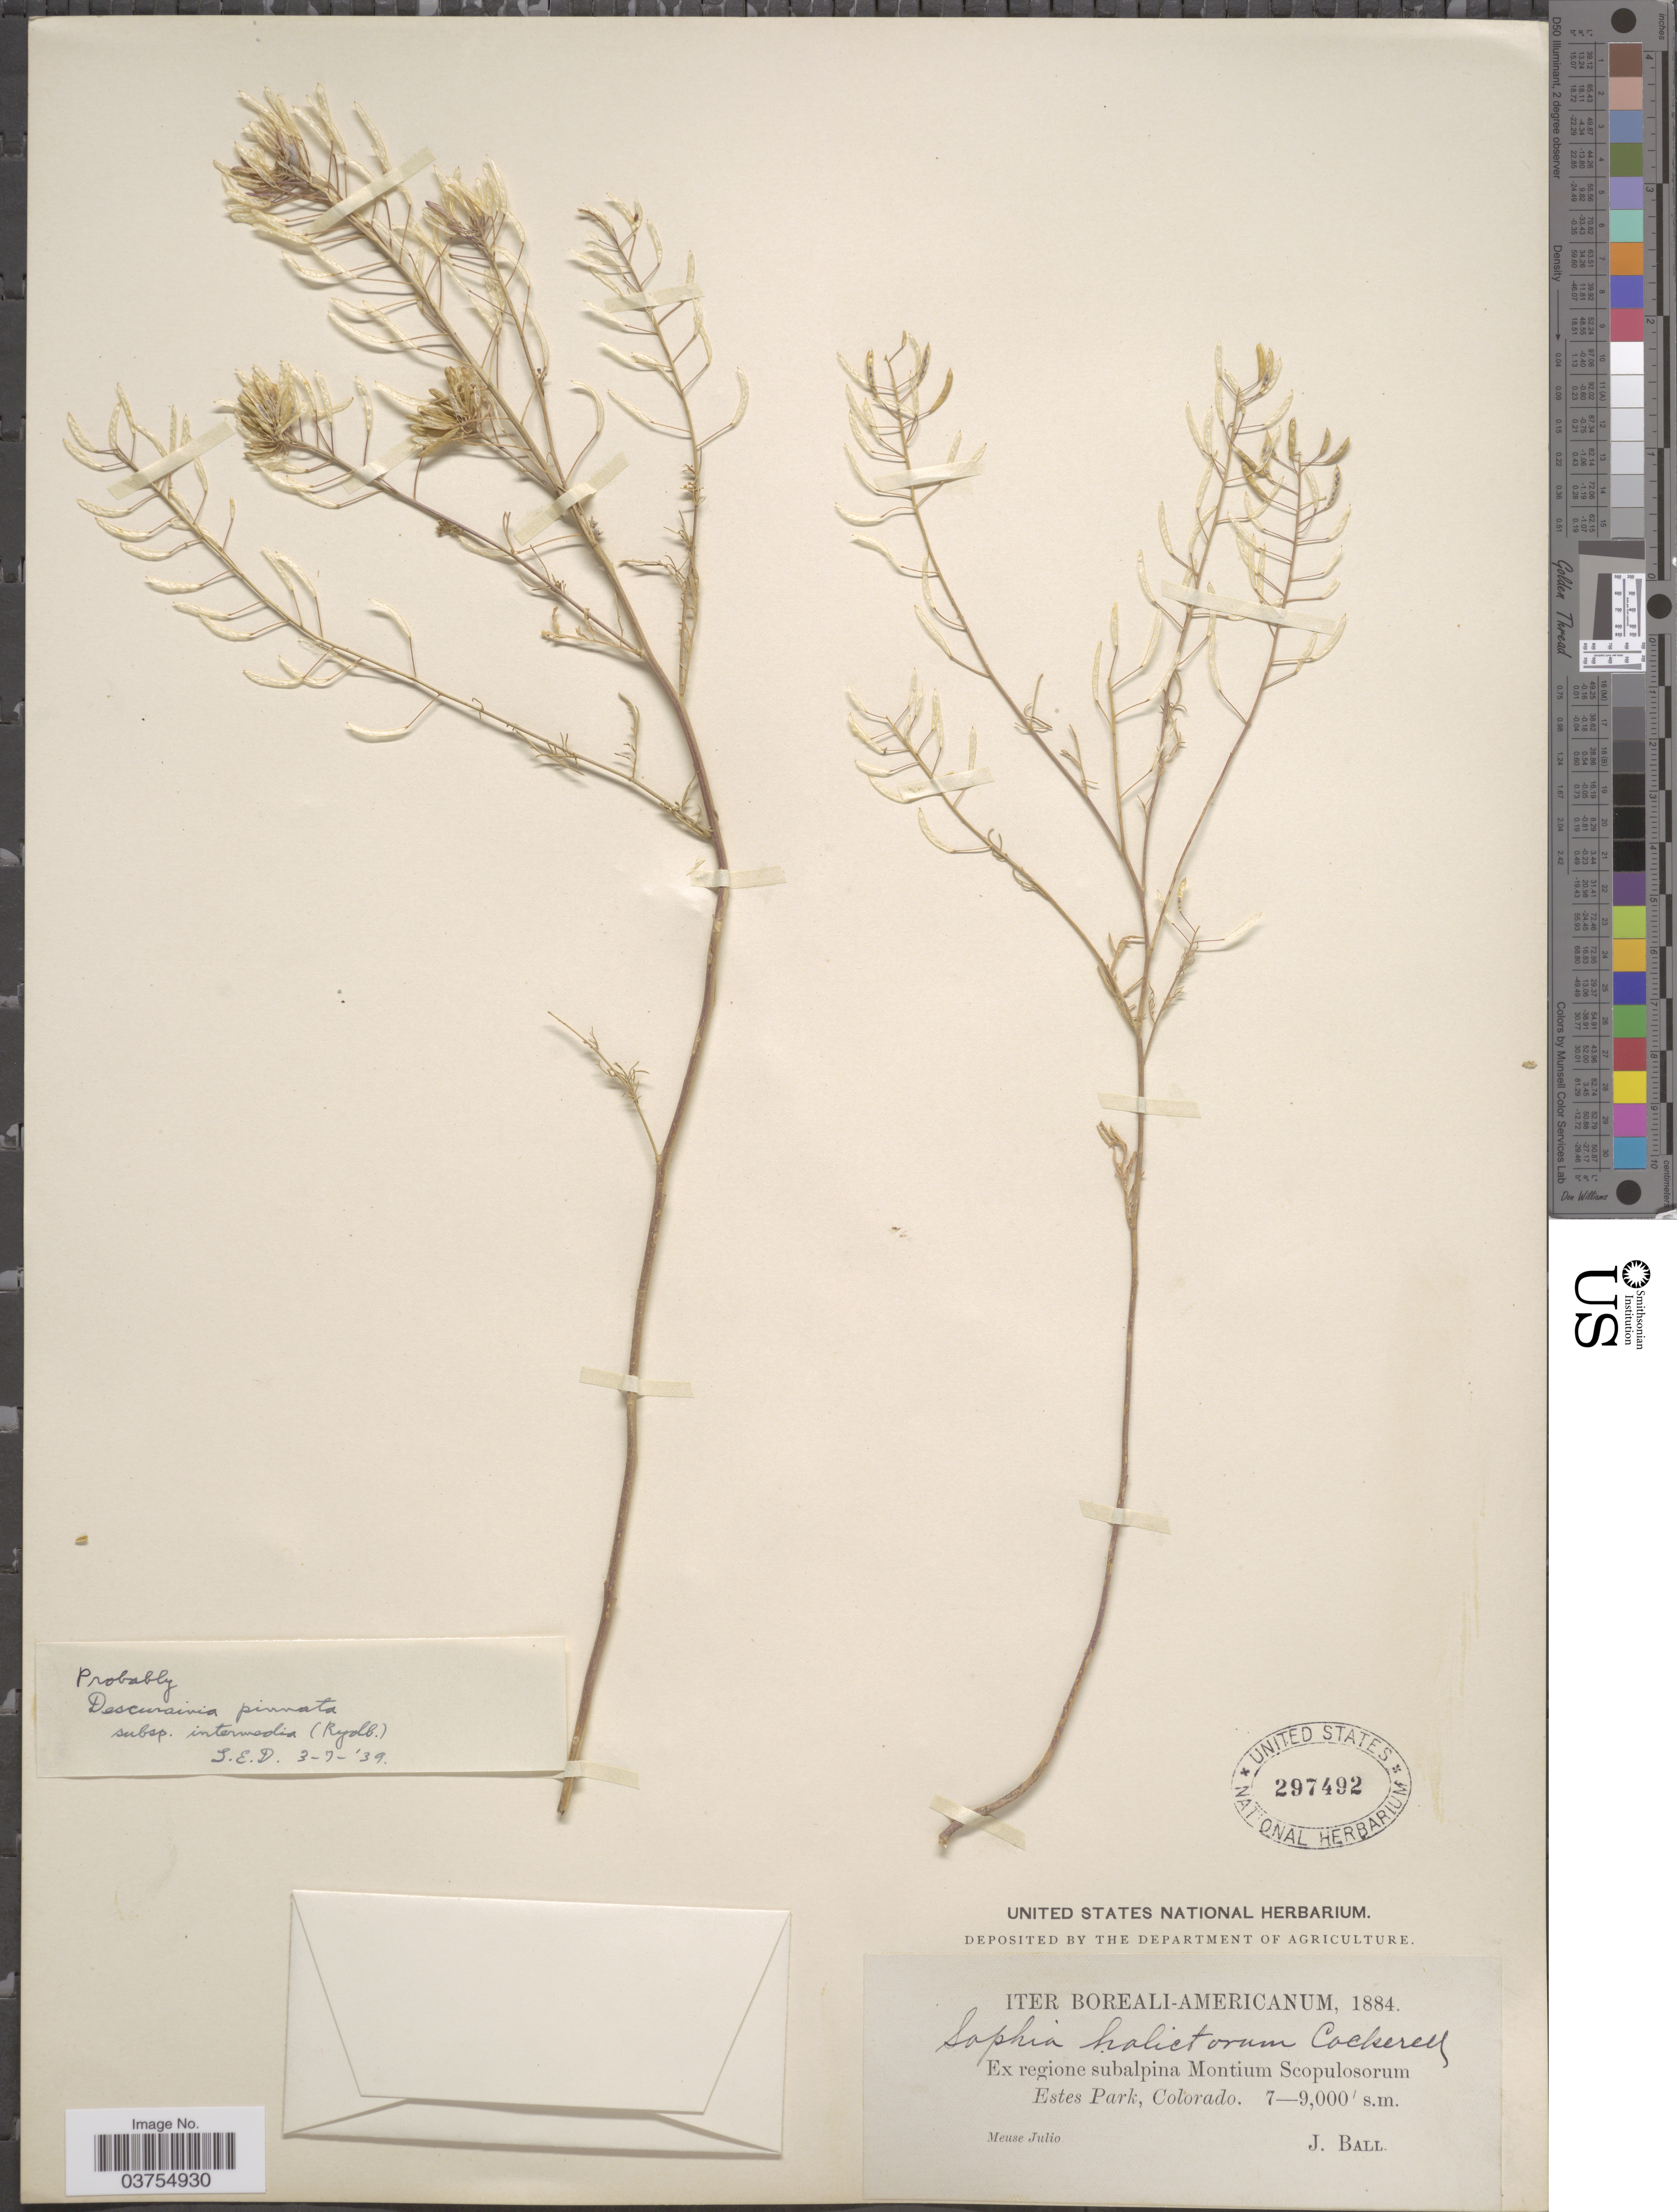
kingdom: Plantae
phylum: Tracheophyta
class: Magnoliopsida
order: Brassicales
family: Brassicaceae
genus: Descurainia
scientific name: Descurainia pinnata subsp. intermedia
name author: (Rydb.) Detling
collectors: J. Ball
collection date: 1884-07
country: United States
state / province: Colorado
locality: Iter Boreali-Americanum. Ex regione subalpina Montium Scopulosorum Estes Park.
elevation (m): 2134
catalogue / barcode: US 297492